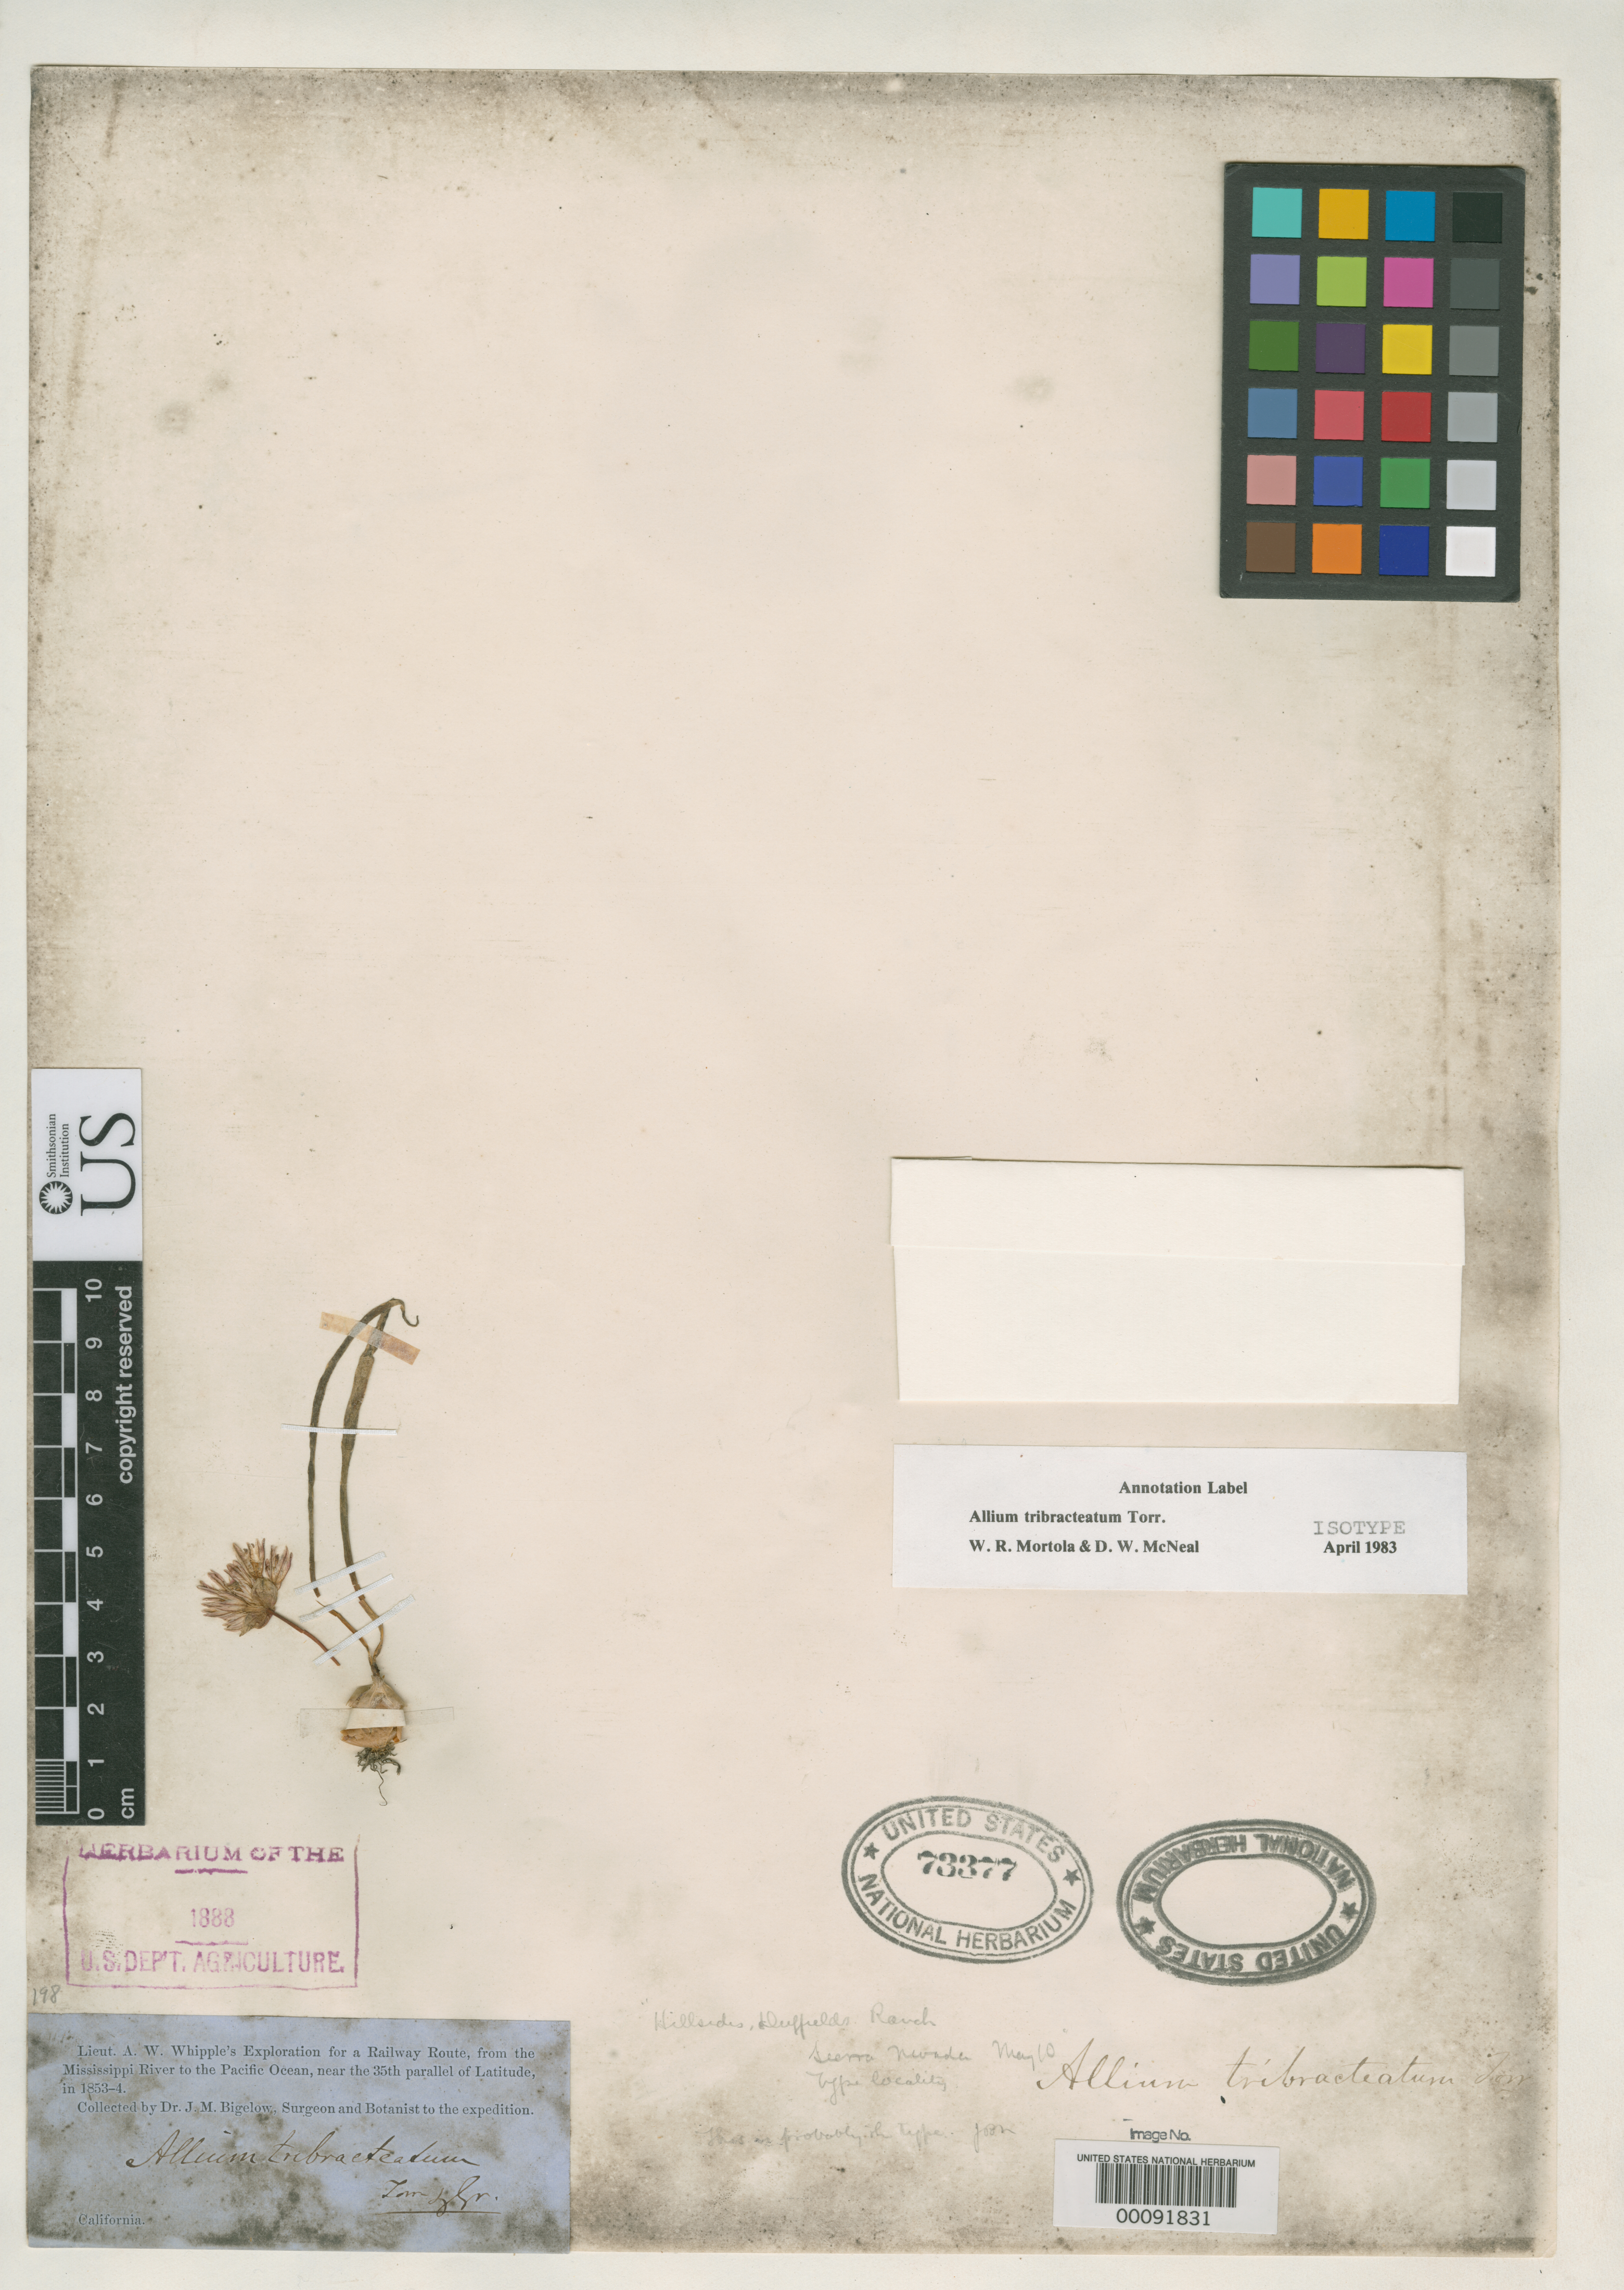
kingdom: Plantae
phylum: Tracheophyta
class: Liliopsida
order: Asparagales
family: Amaryllidaceae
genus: Allium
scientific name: Allium tribracteatum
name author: Torr.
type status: Isotype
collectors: J. M. Bigelow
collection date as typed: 1853 to -- --- 1854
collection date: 1853/1854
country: United States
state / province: California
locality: Duffield's Ranch, Sierra nevada.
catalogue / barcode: US 73377